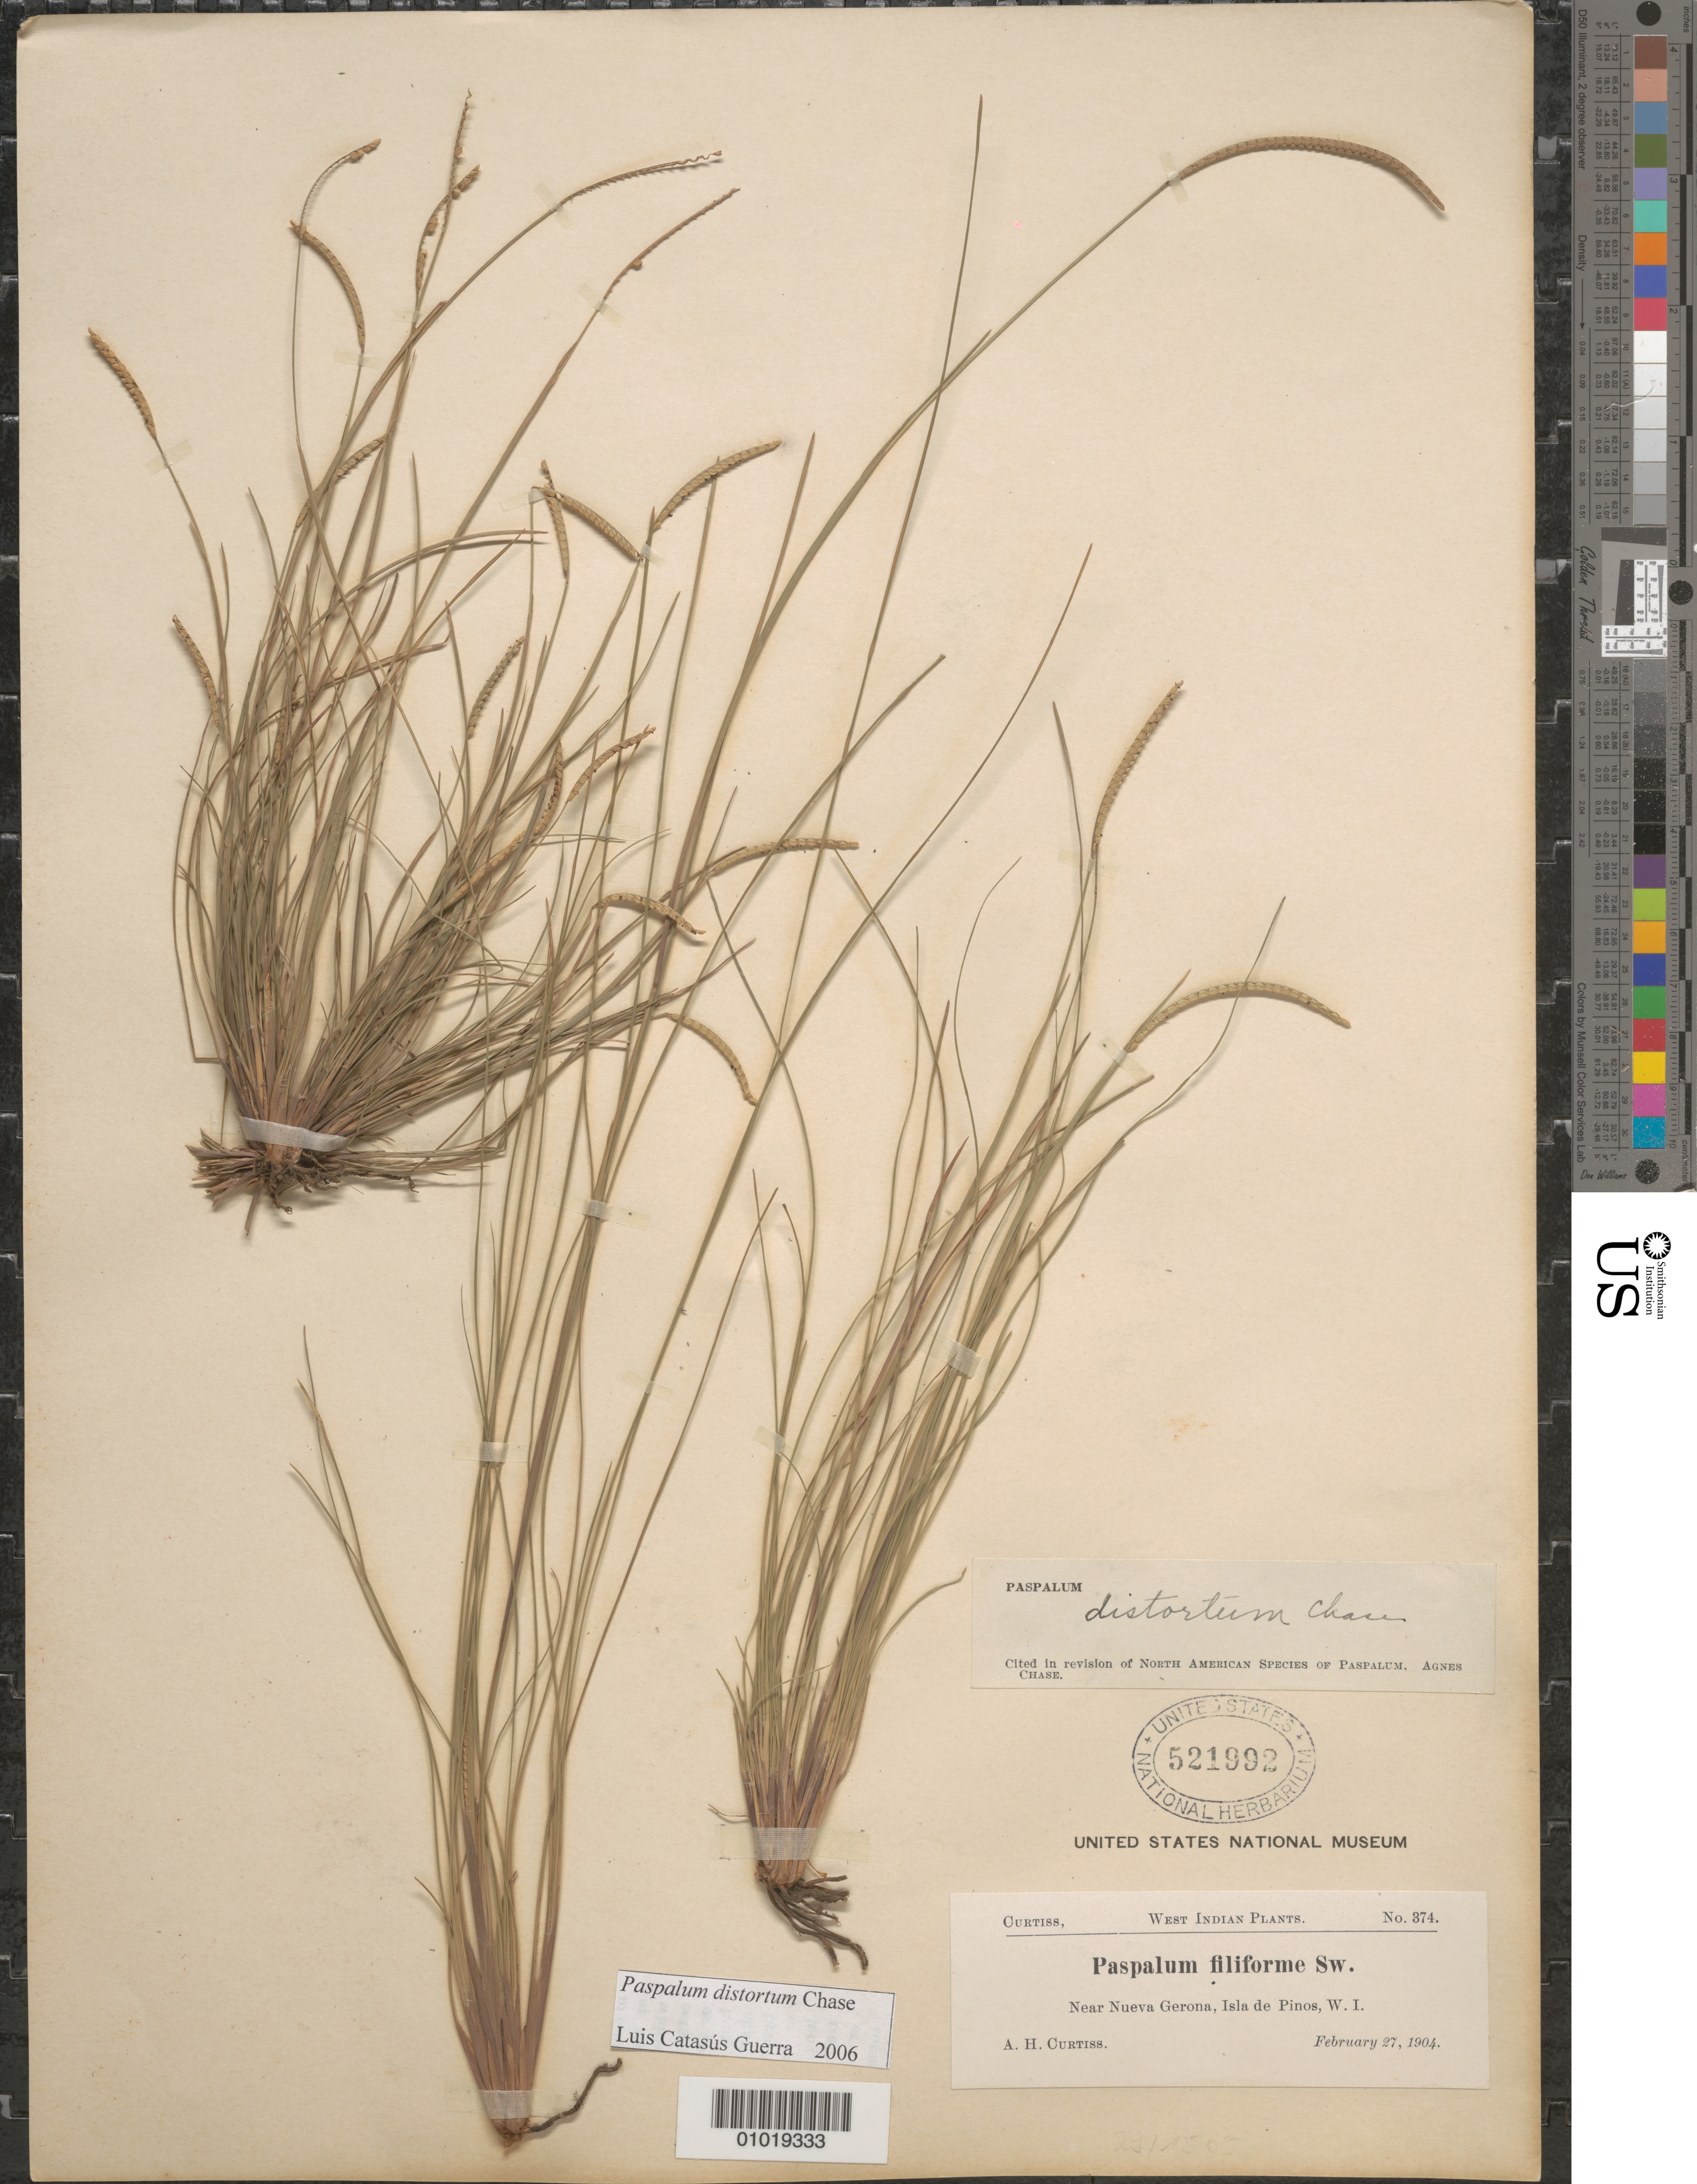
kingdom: Plantae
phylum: Tracheophyta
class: Liliopsida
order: Poales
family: Poaceae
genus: Paspalum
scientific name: Paspalum distortum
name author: Chase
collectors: A. H. Curtiss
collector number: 374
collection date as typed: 27 Feb 1904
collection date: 1904-02-27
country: Cuba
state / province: Isla de la Juventud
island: Isla de la Juventud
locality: [Isle of Pines], Near Nueva Gerona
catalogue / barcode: US 521992